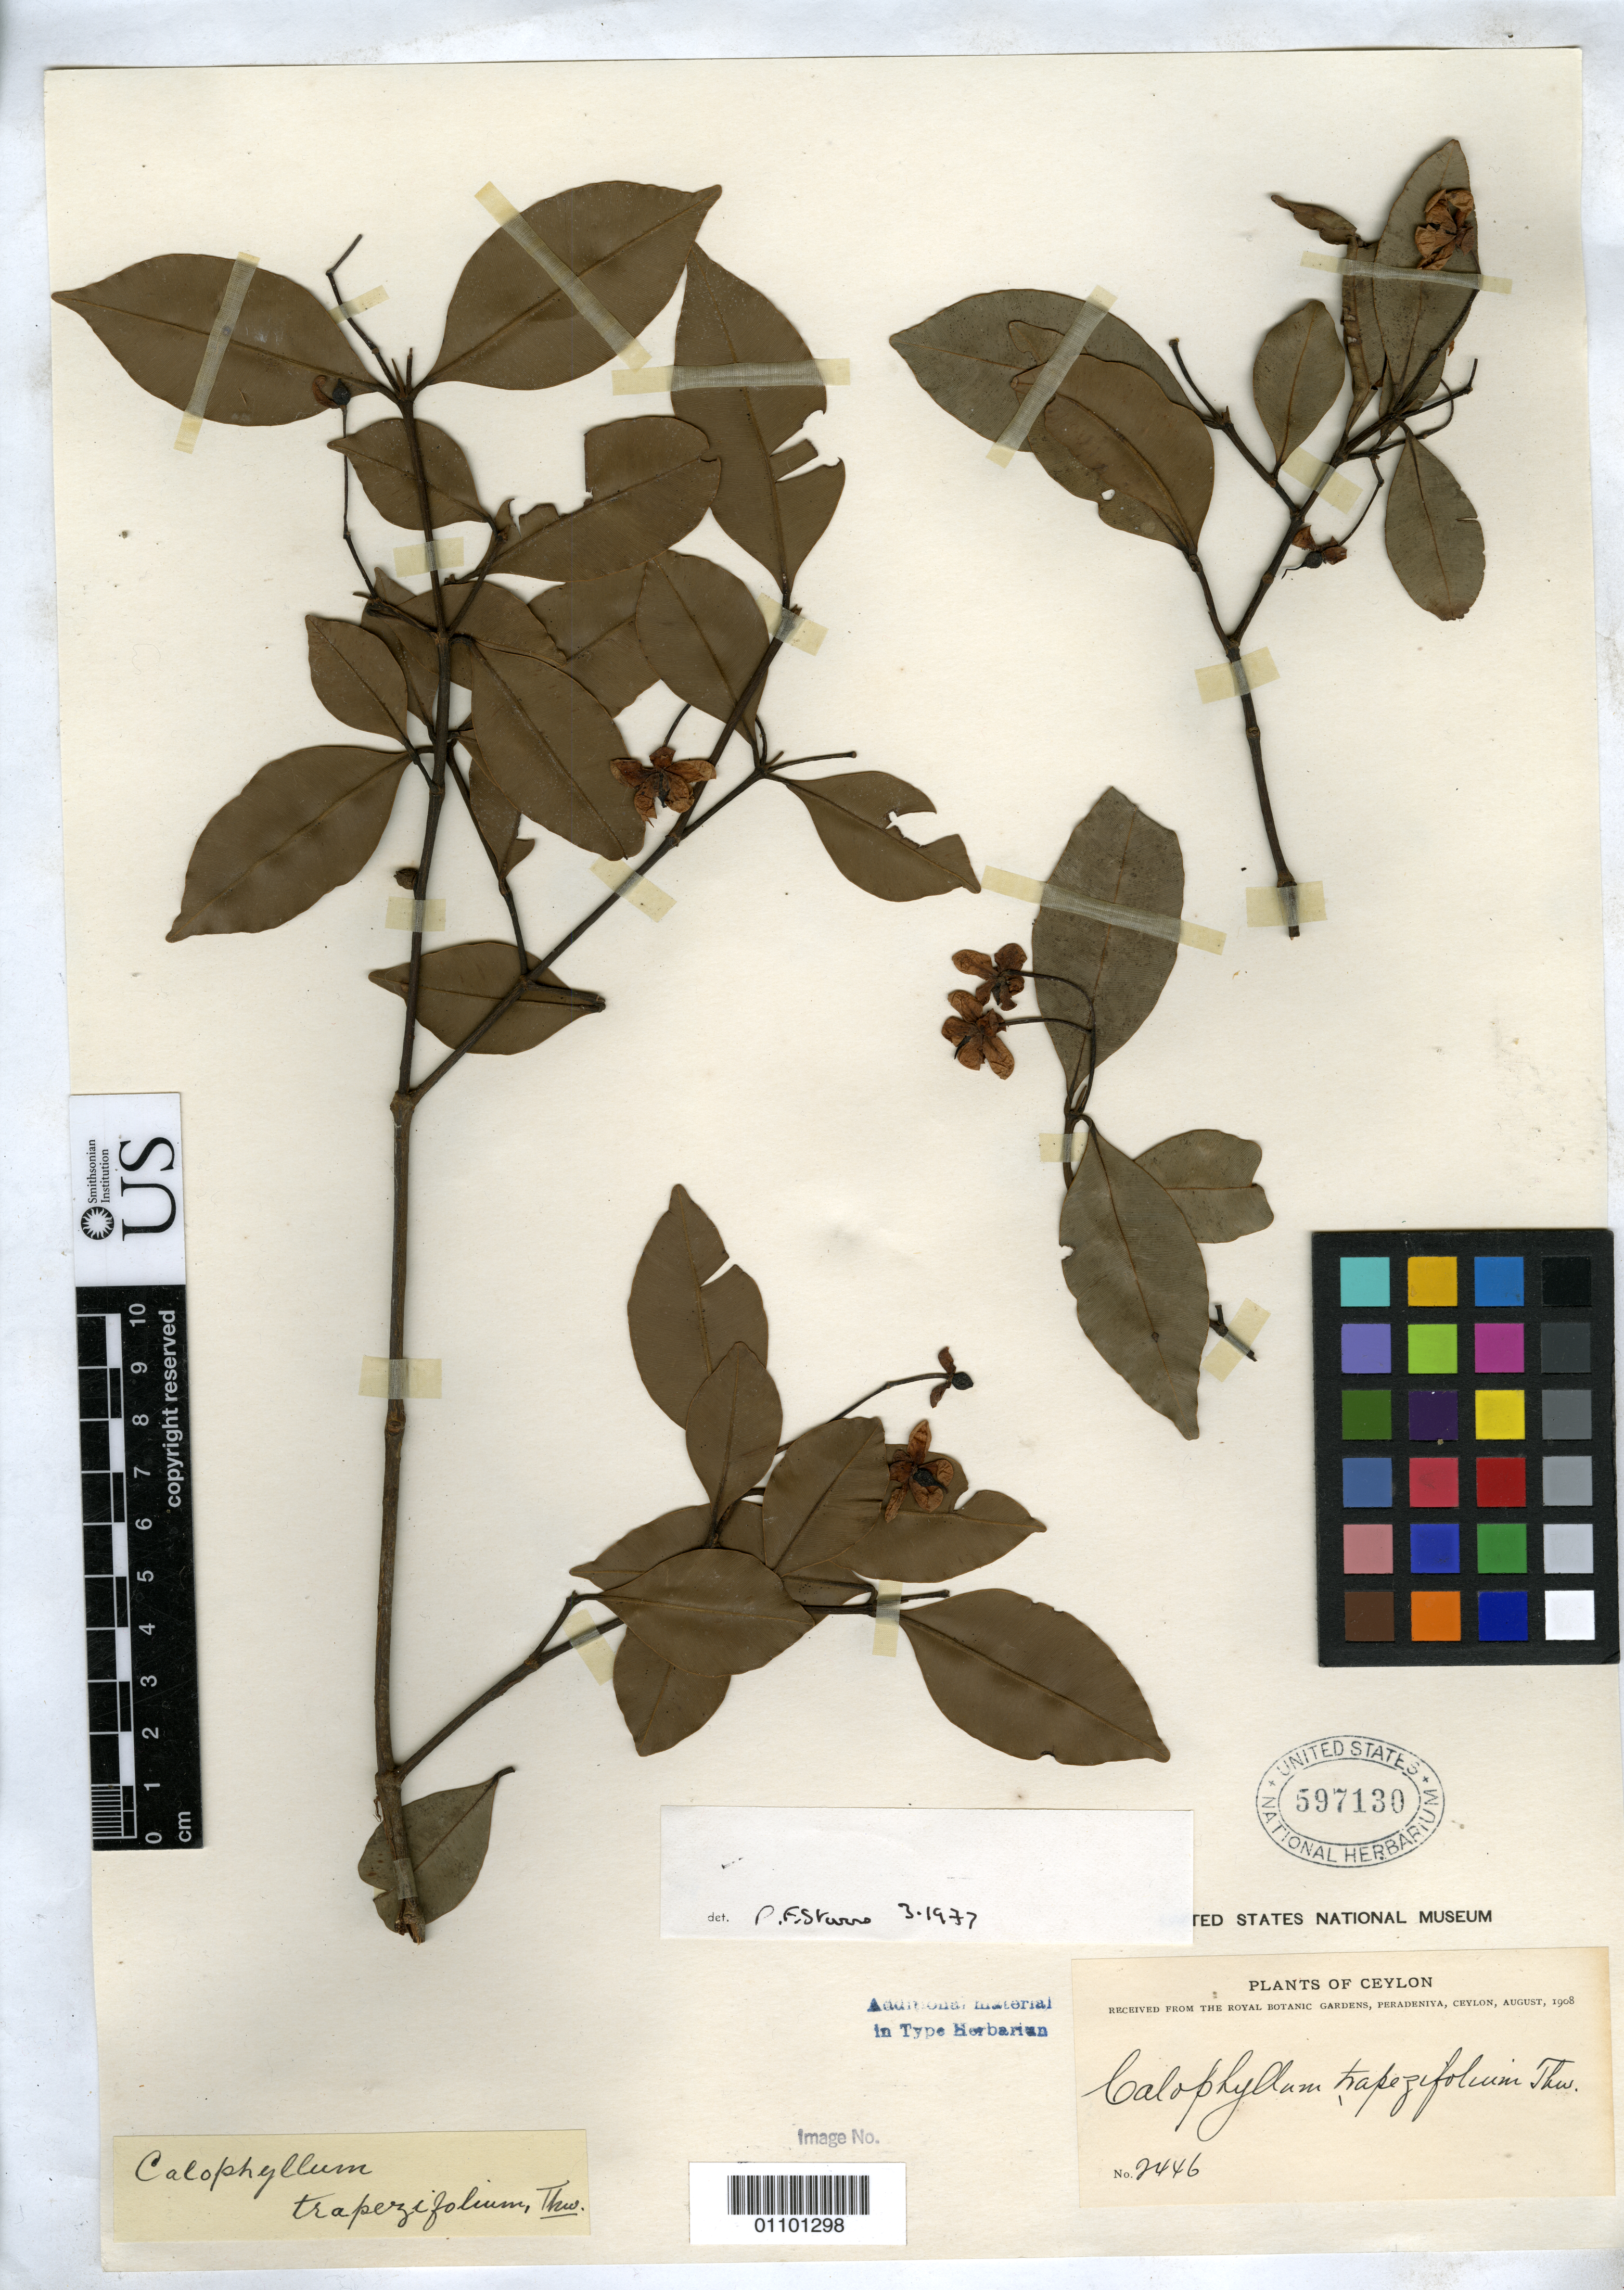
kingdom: Plantae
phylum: Tracheophyta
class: Magnoliopsida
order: Malpighiales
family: Calophyllaceae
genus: Calophyllum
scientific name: Calophyllum trapezifolium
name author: Thwaites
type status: Isotype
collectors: G. H. K. Thwaites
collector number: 2446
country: Sri Lanka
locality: "Ceylon"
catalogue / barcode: US 597130